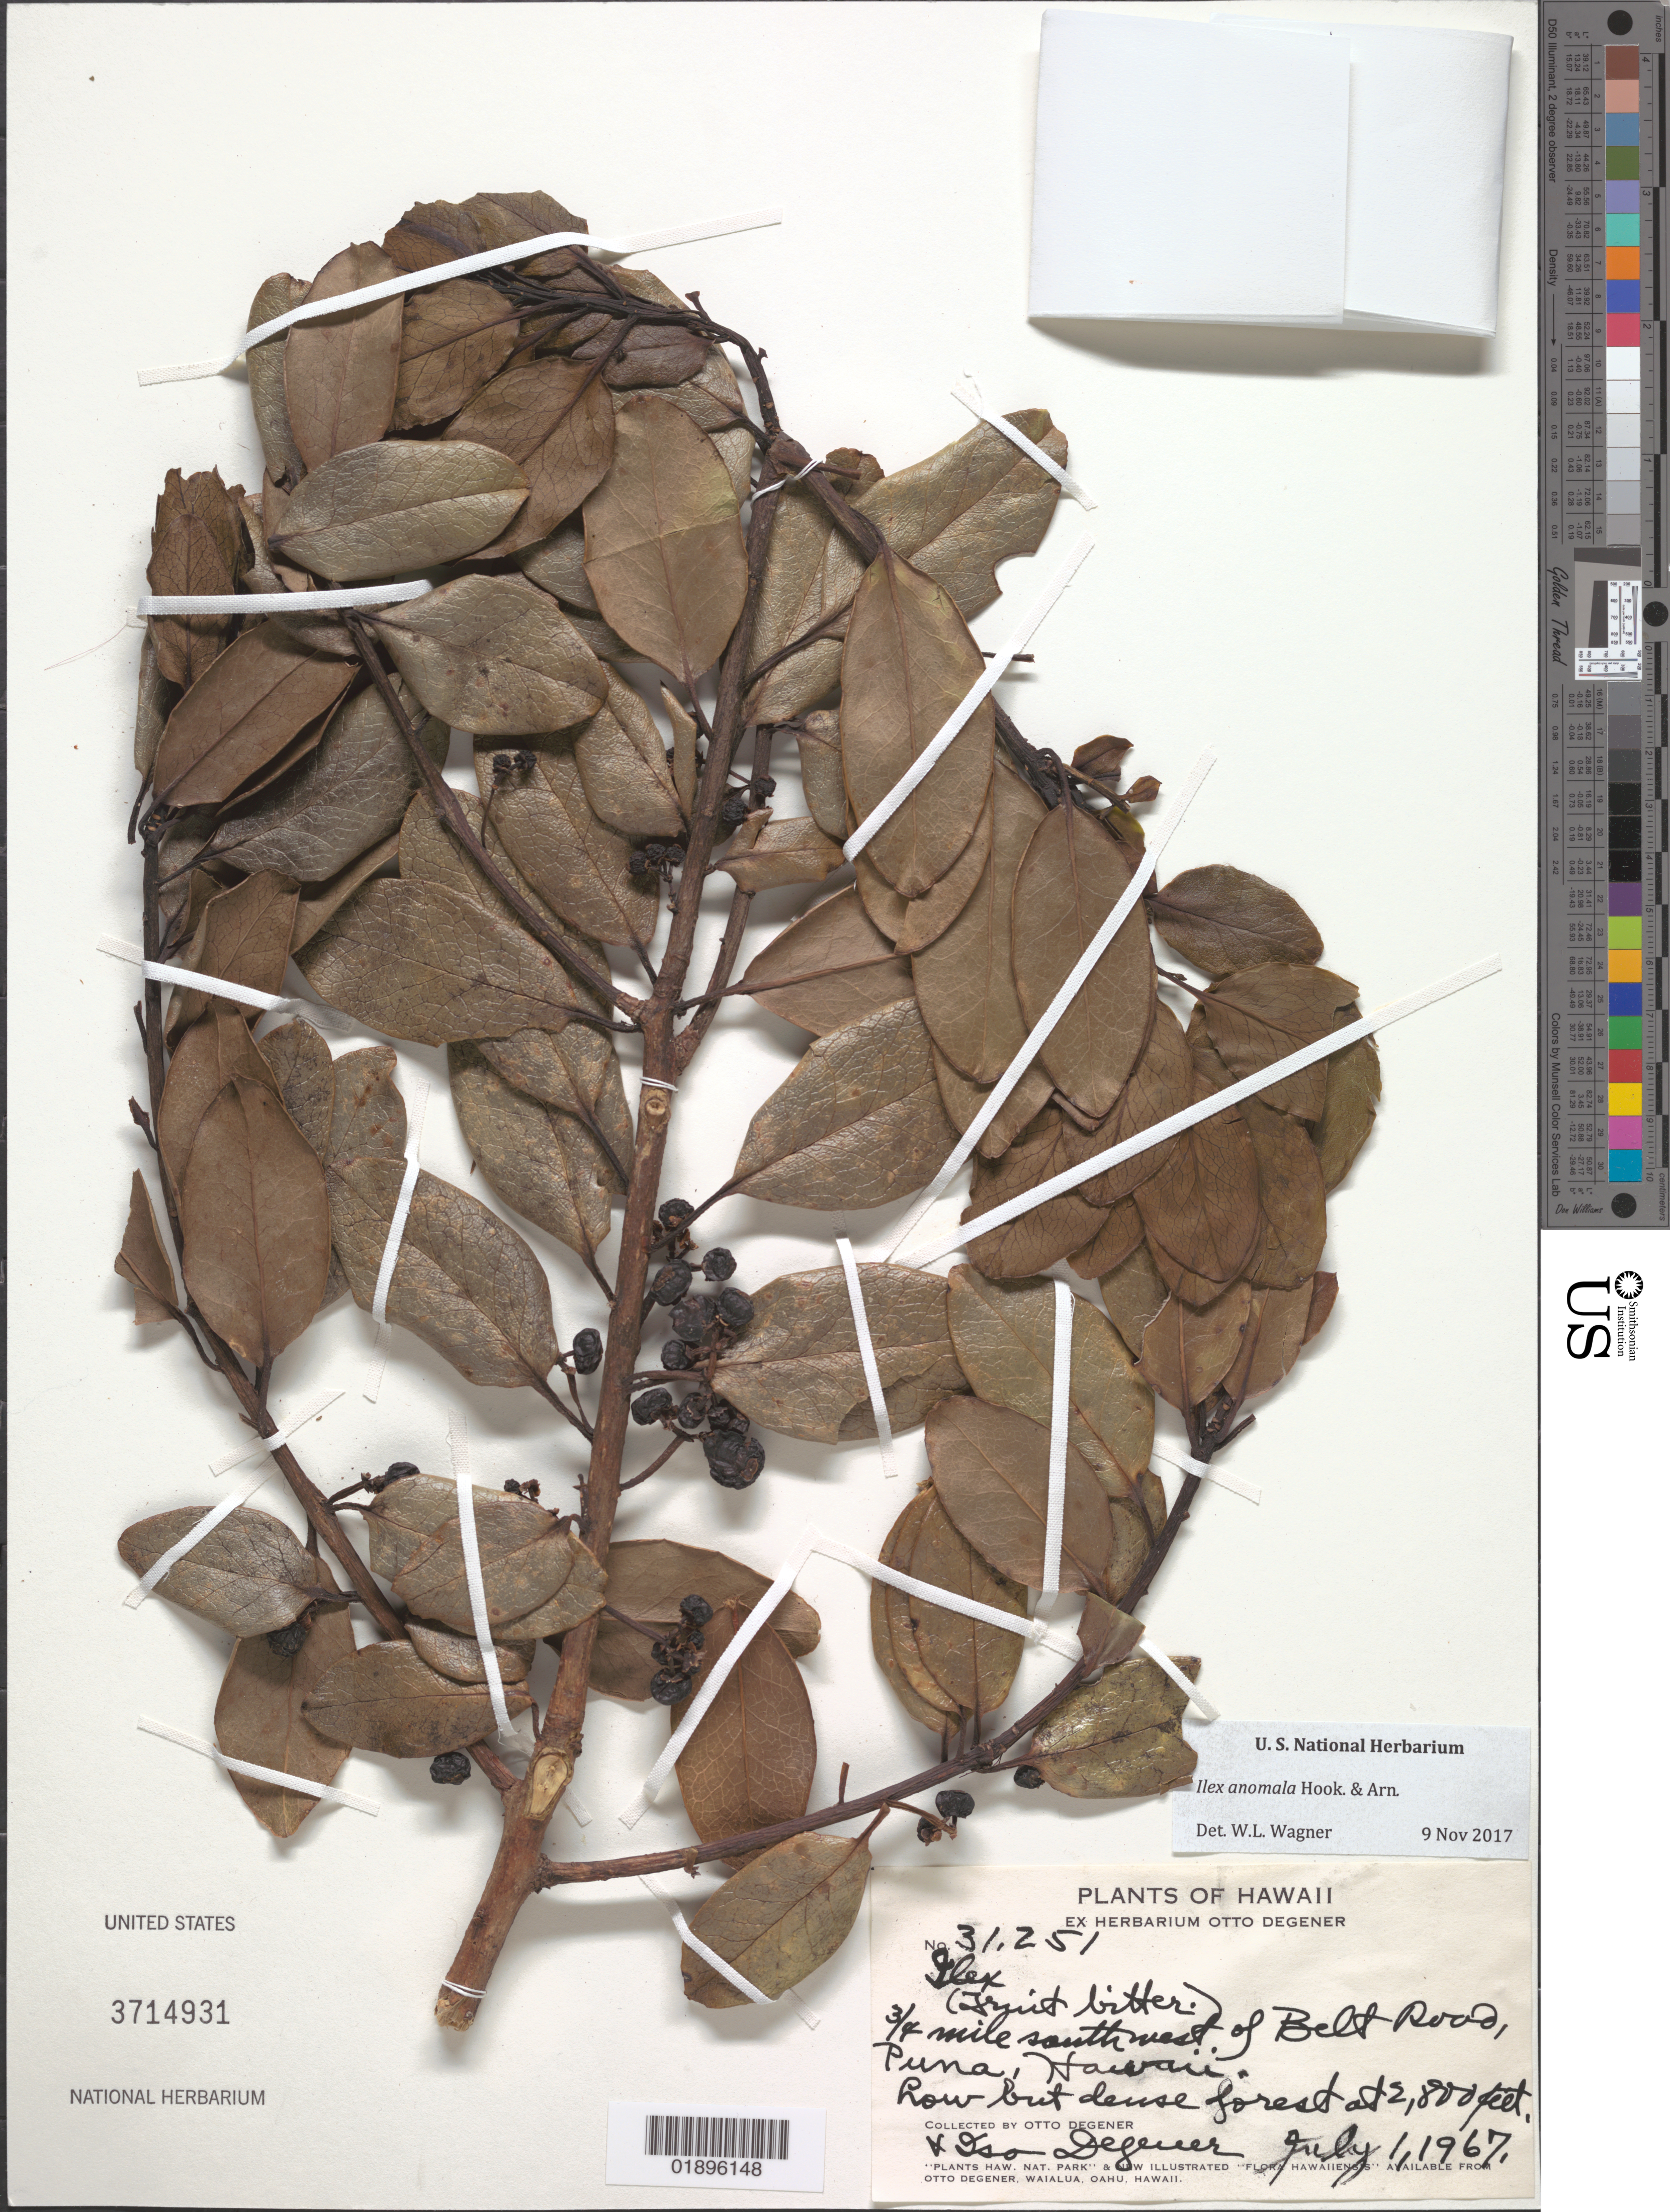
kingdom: Plantae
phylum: Tracheophyta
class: Magnoliopsida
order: Aquifoliales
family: Aquifoliaceae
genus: Ilex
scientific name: Ilex anomala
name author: Hook. & Arn.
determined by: Wagner, W. L., (BOT), Smithsonian Institution - National Museum of Natural History (UNITED STATES)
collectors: O. Degener & I. Degener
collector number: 31251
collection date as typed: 1 Jul 1967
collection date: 1967-07-01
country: United States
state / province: Hawaii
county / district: Hawaii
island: Hawaii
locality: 3/4 mile southwest of Belt Road, Puna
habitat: Low but dense forest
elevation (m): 853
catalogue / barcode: US 3714931